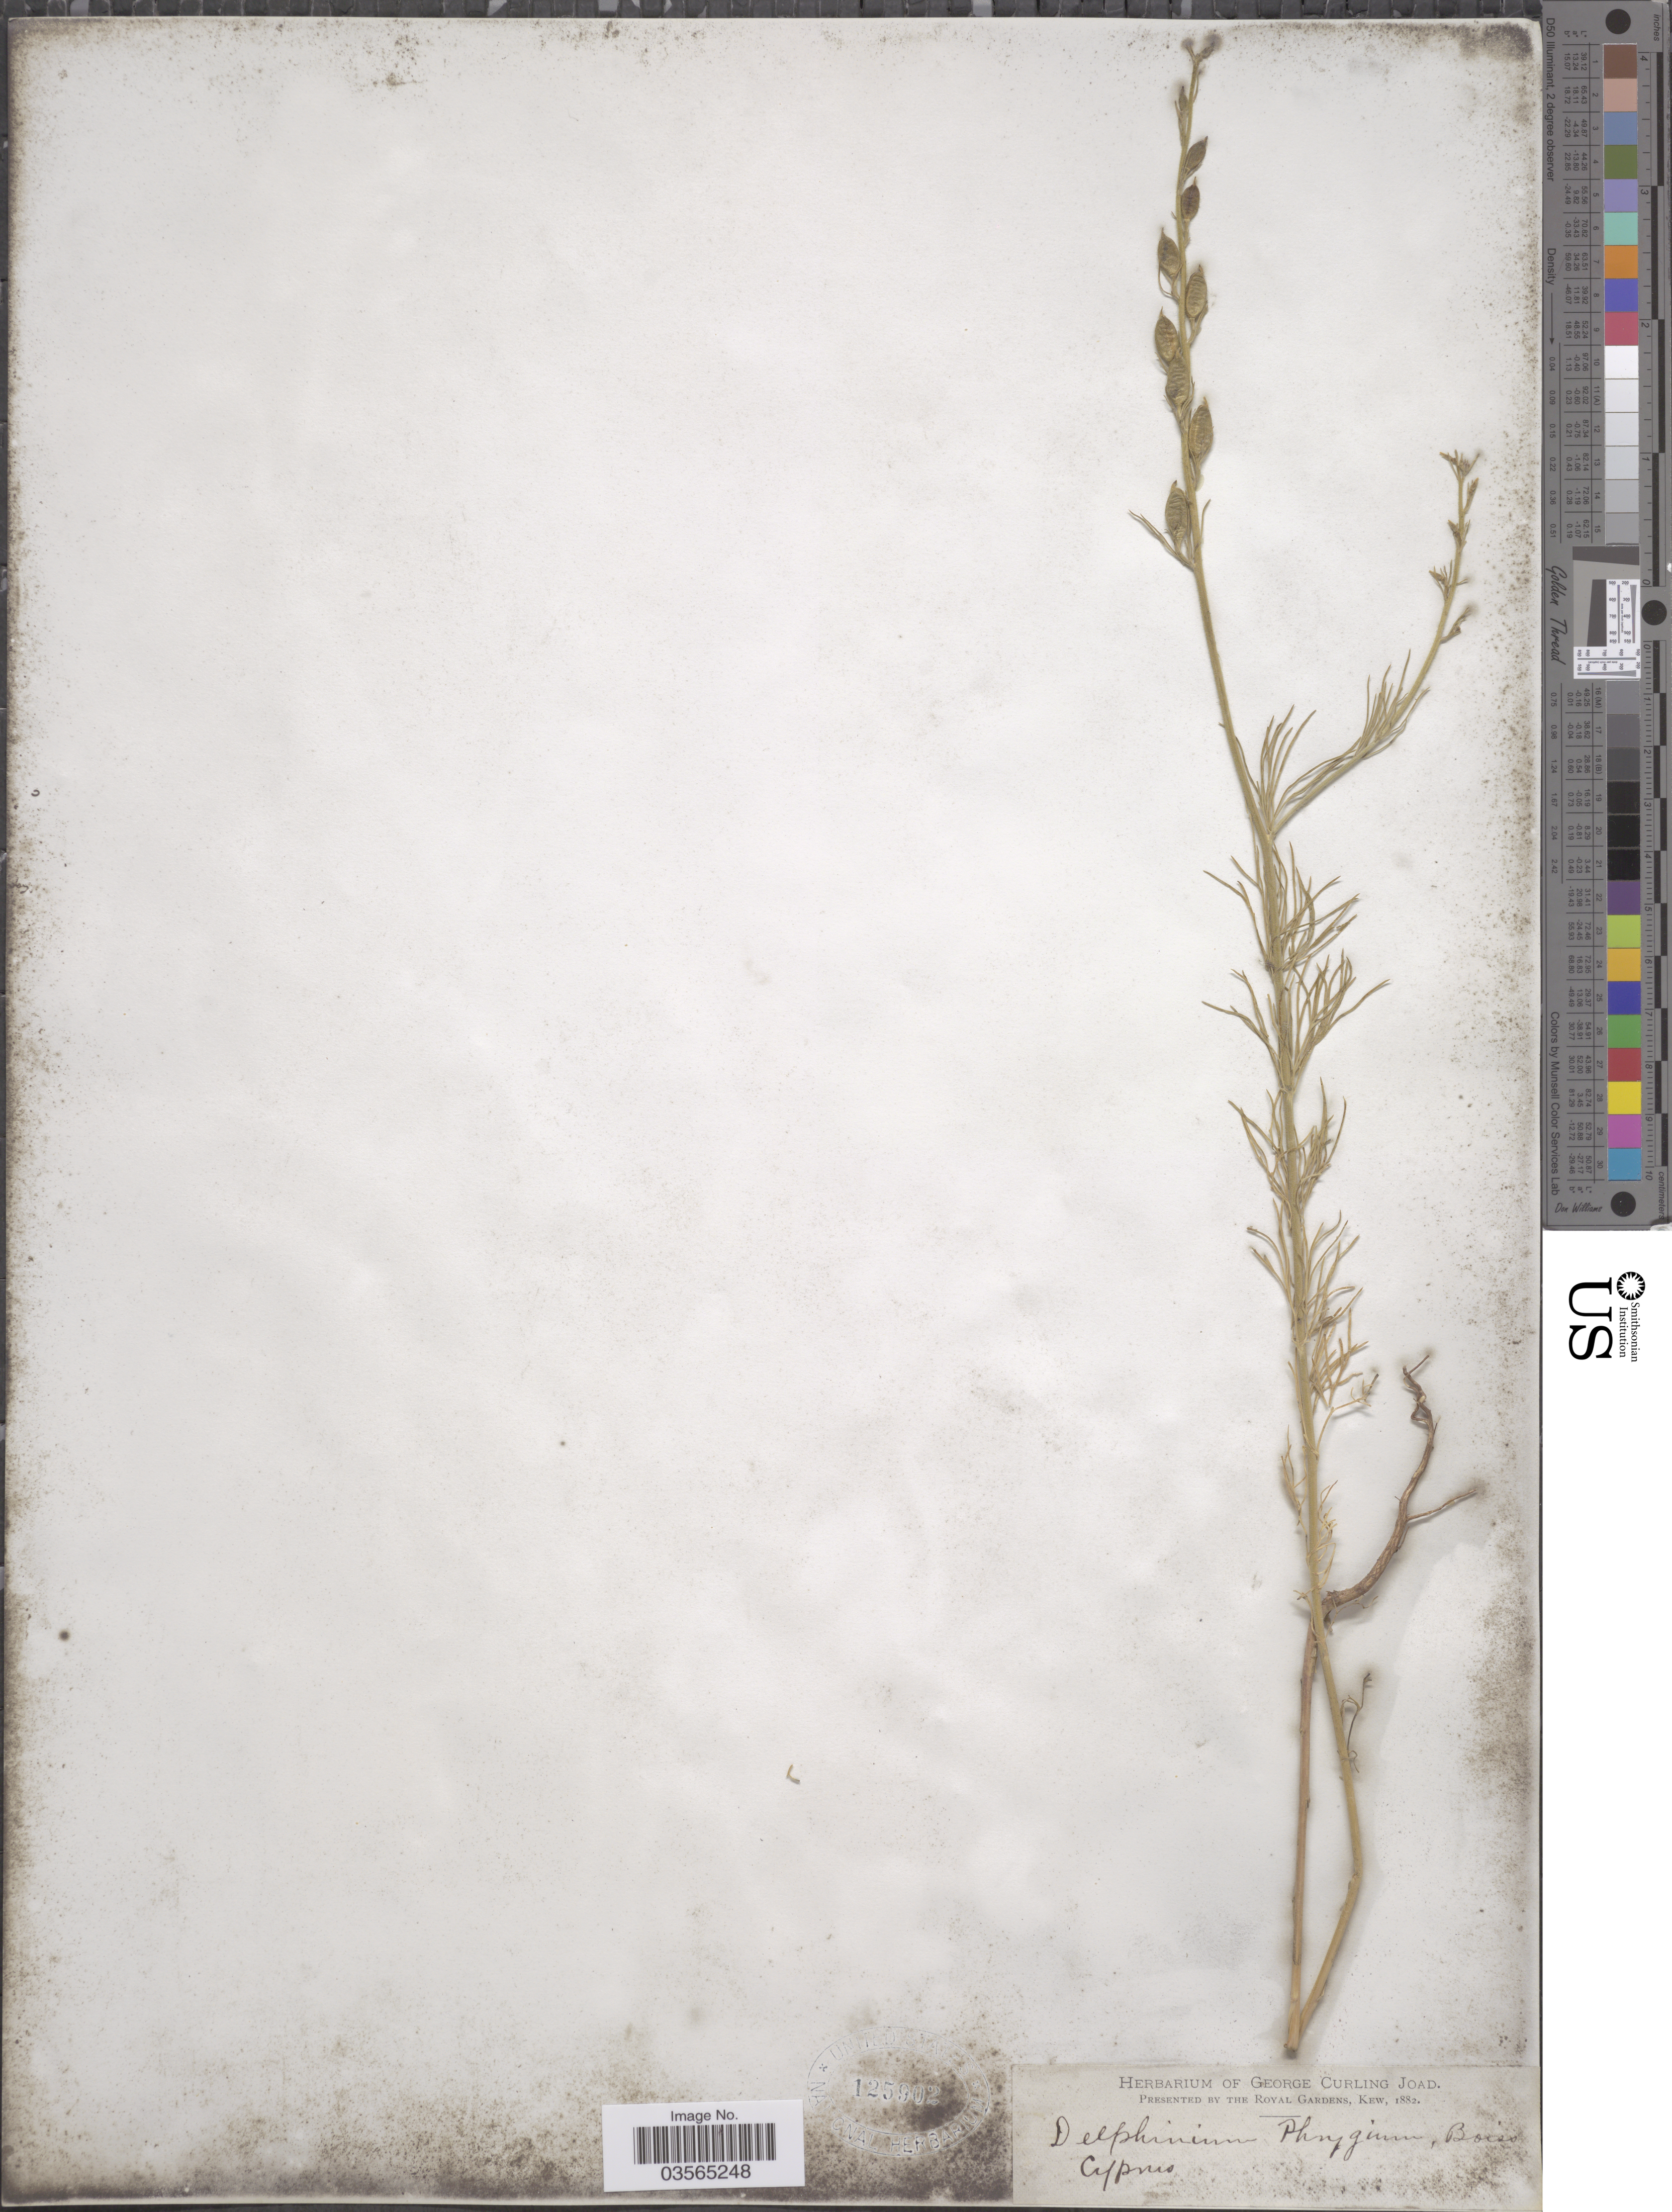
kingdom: Plantae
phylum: Tracheophyta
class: Magnoliopsida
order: Ranunculales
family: Ranunculaceae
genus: Delphinium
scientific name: Delphinium phrygium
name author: Boiss.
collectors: ex herb. George Curling Joad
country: Cyprus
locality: Cyprus.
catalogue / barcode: US 125902